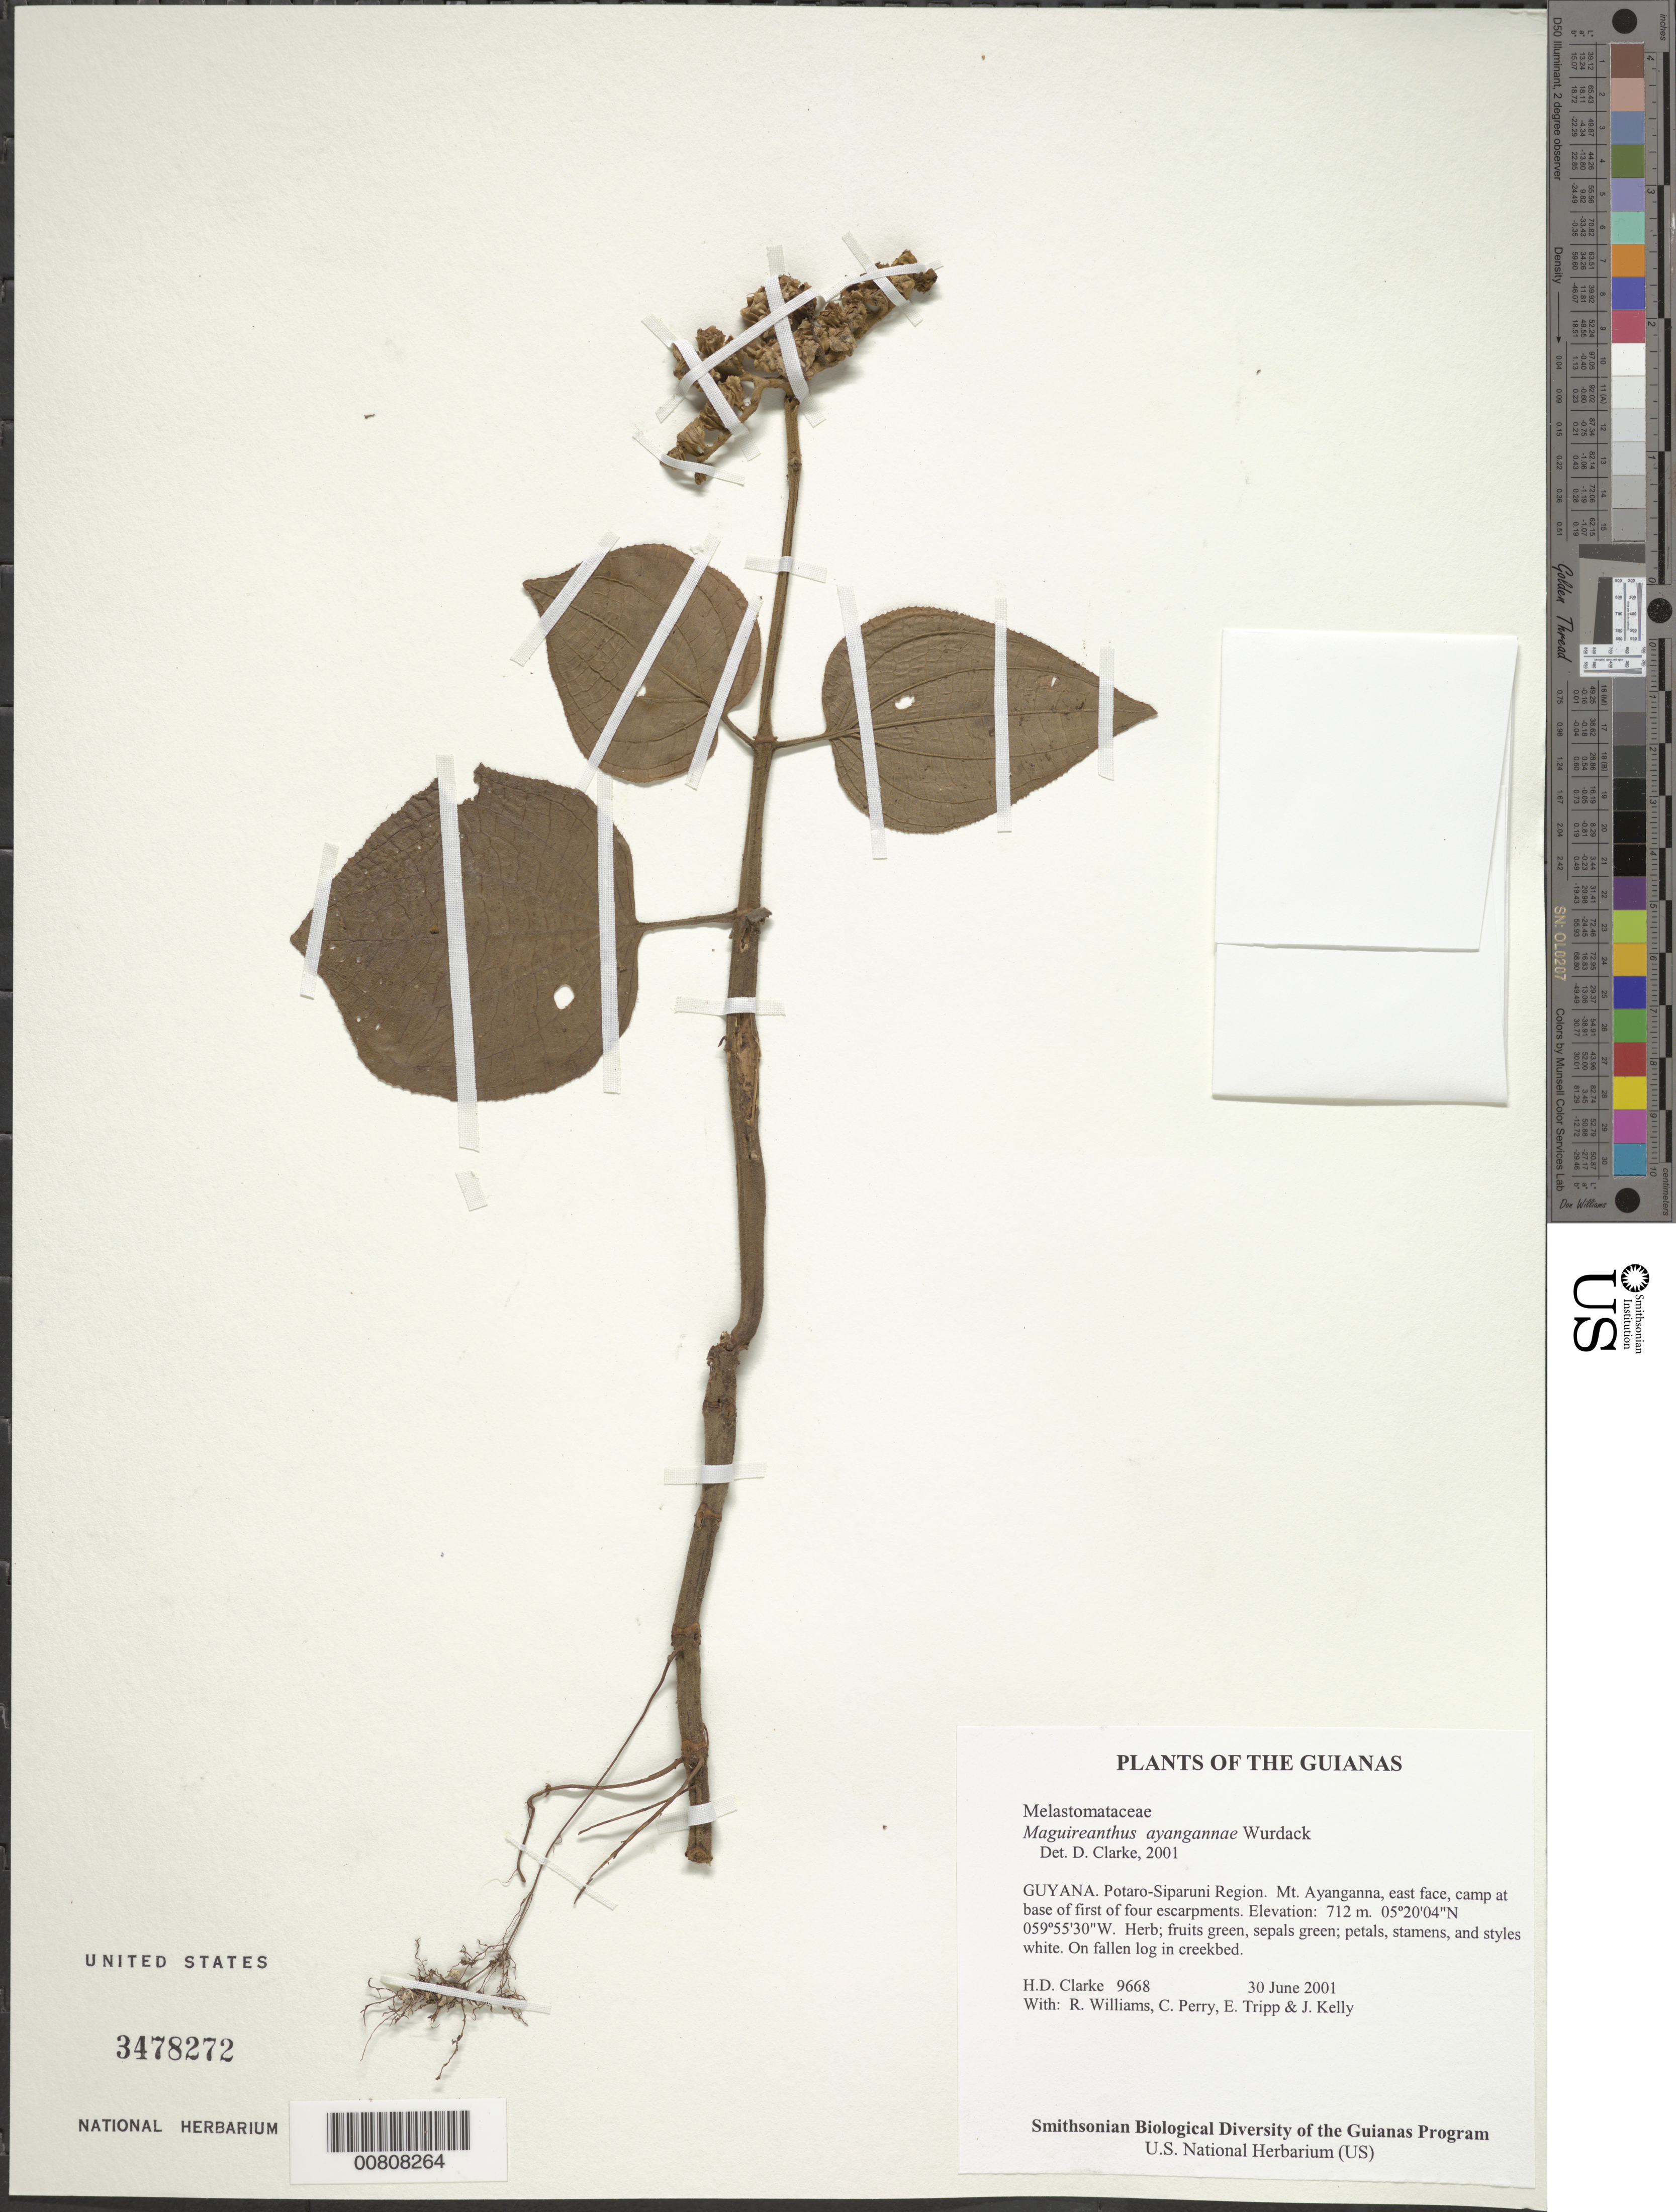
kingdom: Plantae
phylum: Tracheophyta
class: Magnoliopsida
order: Myrtales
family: Melastomataceae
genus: Maguireanthus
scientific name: Maguireanthus ayangannae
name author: Wurdack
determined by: Clarke, H. D., University of North Carolina (Asheville)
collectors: H. D. Clarke, R. Williams, C. Perry, E. Tripp & J. Kelly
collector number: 9668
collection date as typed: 30 June 2001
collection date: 2001-06-30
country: Guyana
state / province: Potaro-Siparuni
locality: Mt. Ayanganna, east face, camp at base of first of four escarpments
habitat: Dense forest on brown sandy clay and laterite, with Dicymbe, Pentaclethra, and Micrandra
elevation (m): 712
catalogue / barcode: US 3478272